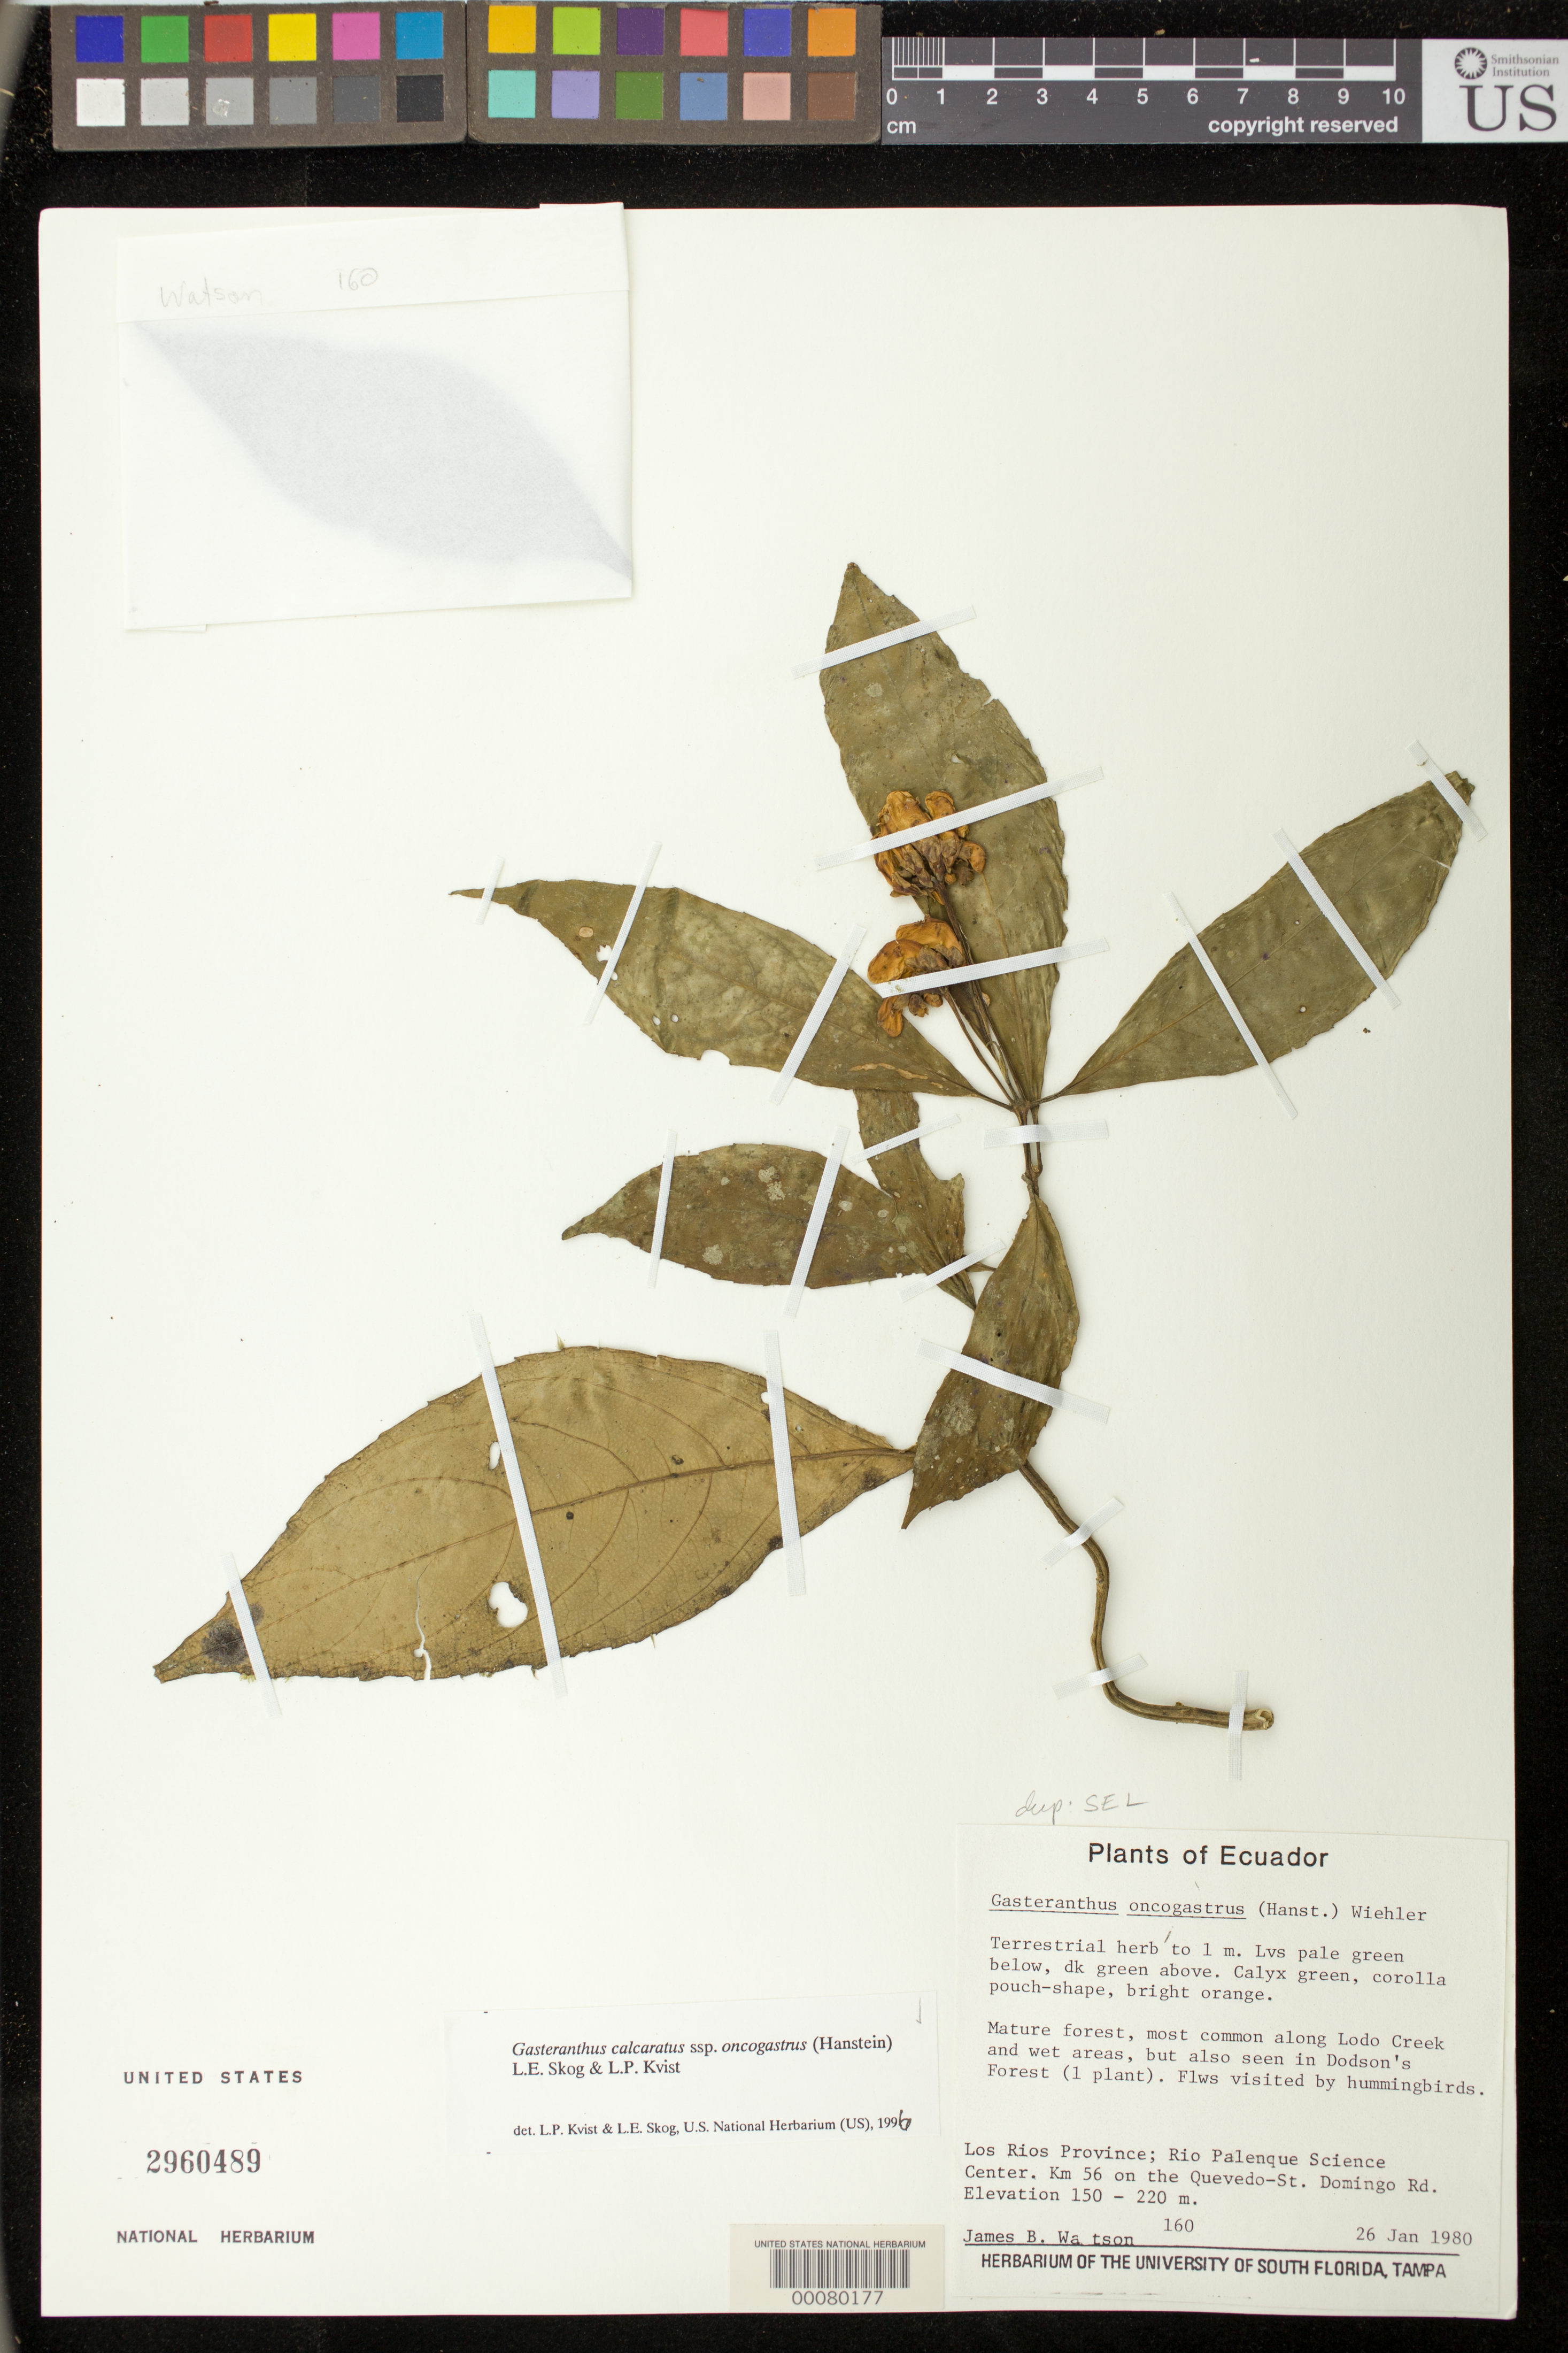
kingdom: Plantae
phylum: Tracheophyta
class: Magnoliopsida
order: Lamiales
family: Gesneriaceae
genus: Sinningia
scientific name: Sinningia incarnata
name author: (Aubl.) D.L. Denham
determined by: Skog, Laurence E.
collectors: J. B. Watson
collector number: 160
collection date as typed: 26 Jan 1980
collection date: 1980-01-26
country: Ecuador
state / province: Los Ríos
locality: Rio Palenque Science Center, km 56 on the Quevedo - St Domingo rd, most common along Lodo Creek and wet area, but also seen in Dodson's forest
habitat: Mature forest, wet area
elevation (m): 150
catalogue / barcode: US 2960489